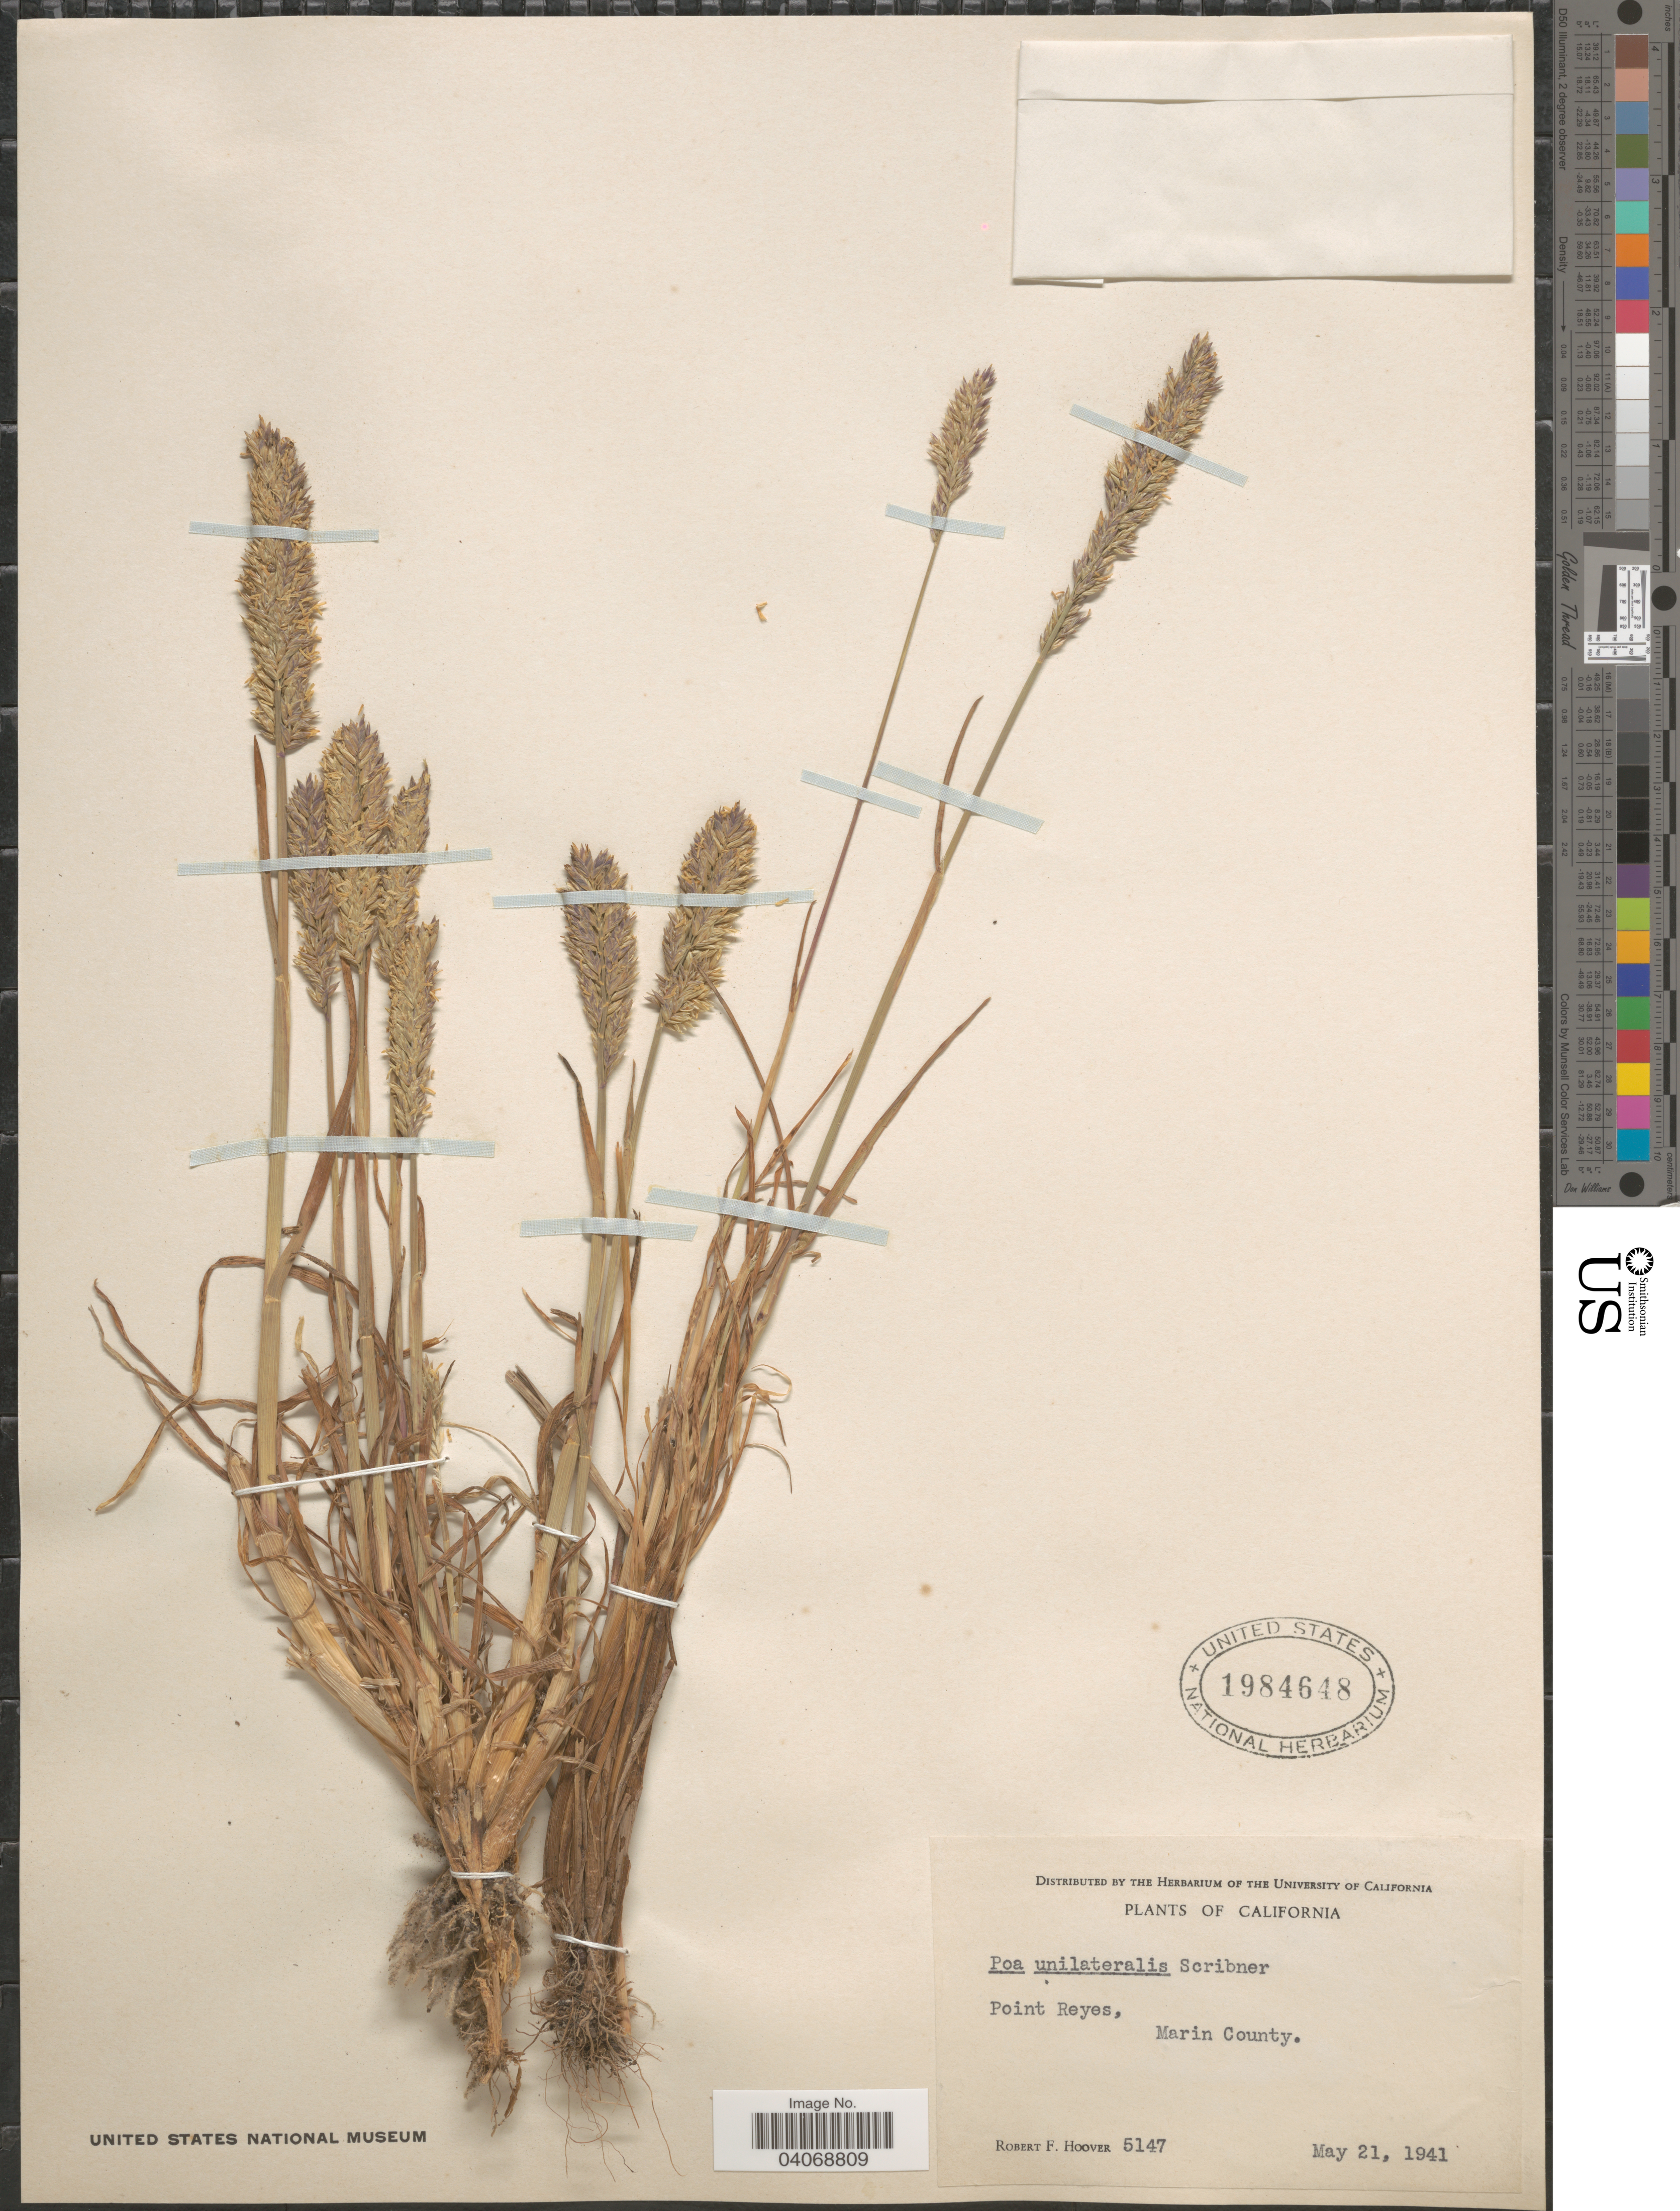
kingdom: Plantae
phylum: Tracheophyta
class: Liliopsida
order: Poales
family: Poaceae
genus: Poa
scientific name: Poa unilateralis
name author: Scribn. ex Vasey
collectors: R. F. Hoover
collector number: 5147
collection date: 1941-05-21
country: United States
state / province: California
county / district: Marin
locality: Point Reyes, Marin County.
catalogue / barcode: US 1984648